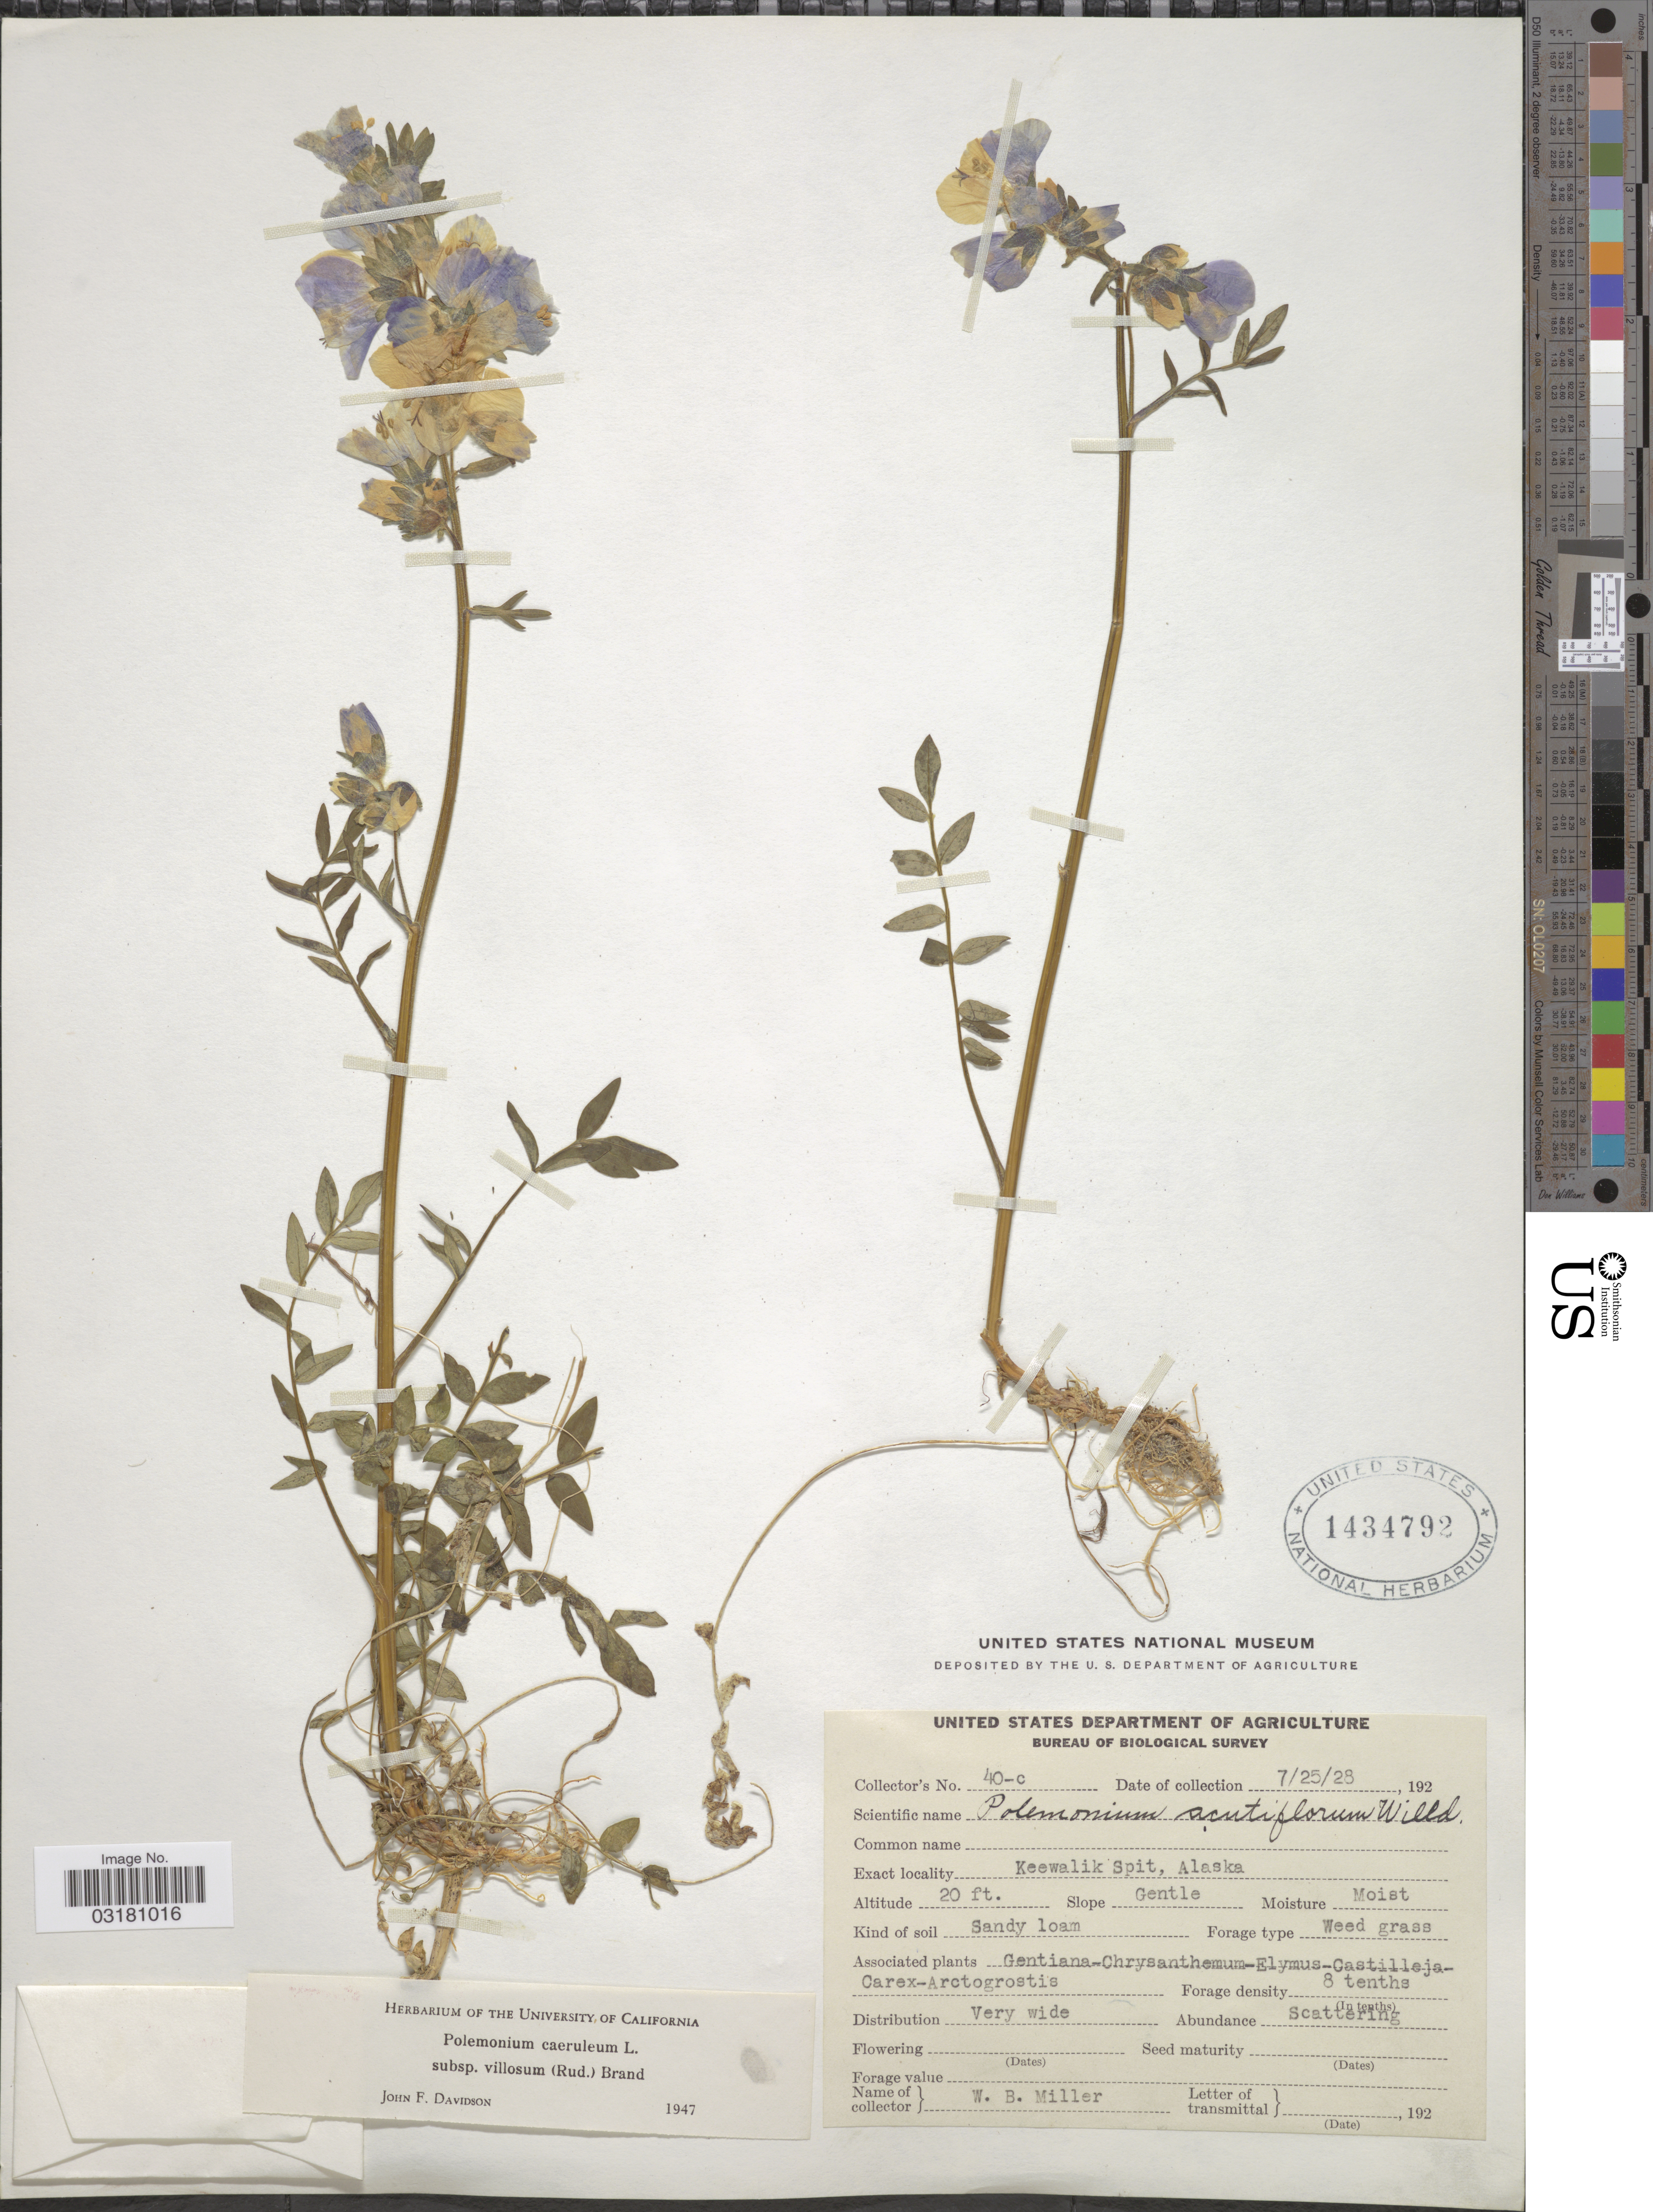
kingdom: Plantae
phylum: Tracheophyta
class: Magnoliopsida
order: Ericales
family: Polemoniaceae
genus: Polemonium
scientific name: Polemonium caeruleum subsp. villosum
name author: (Rudolph ex Georgi) Brand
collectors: W. Miller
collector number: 40-c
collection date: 1928-07-25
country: United States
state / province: Alaska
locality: Keewalik Spit.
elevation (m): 6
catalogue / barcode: US 1434792